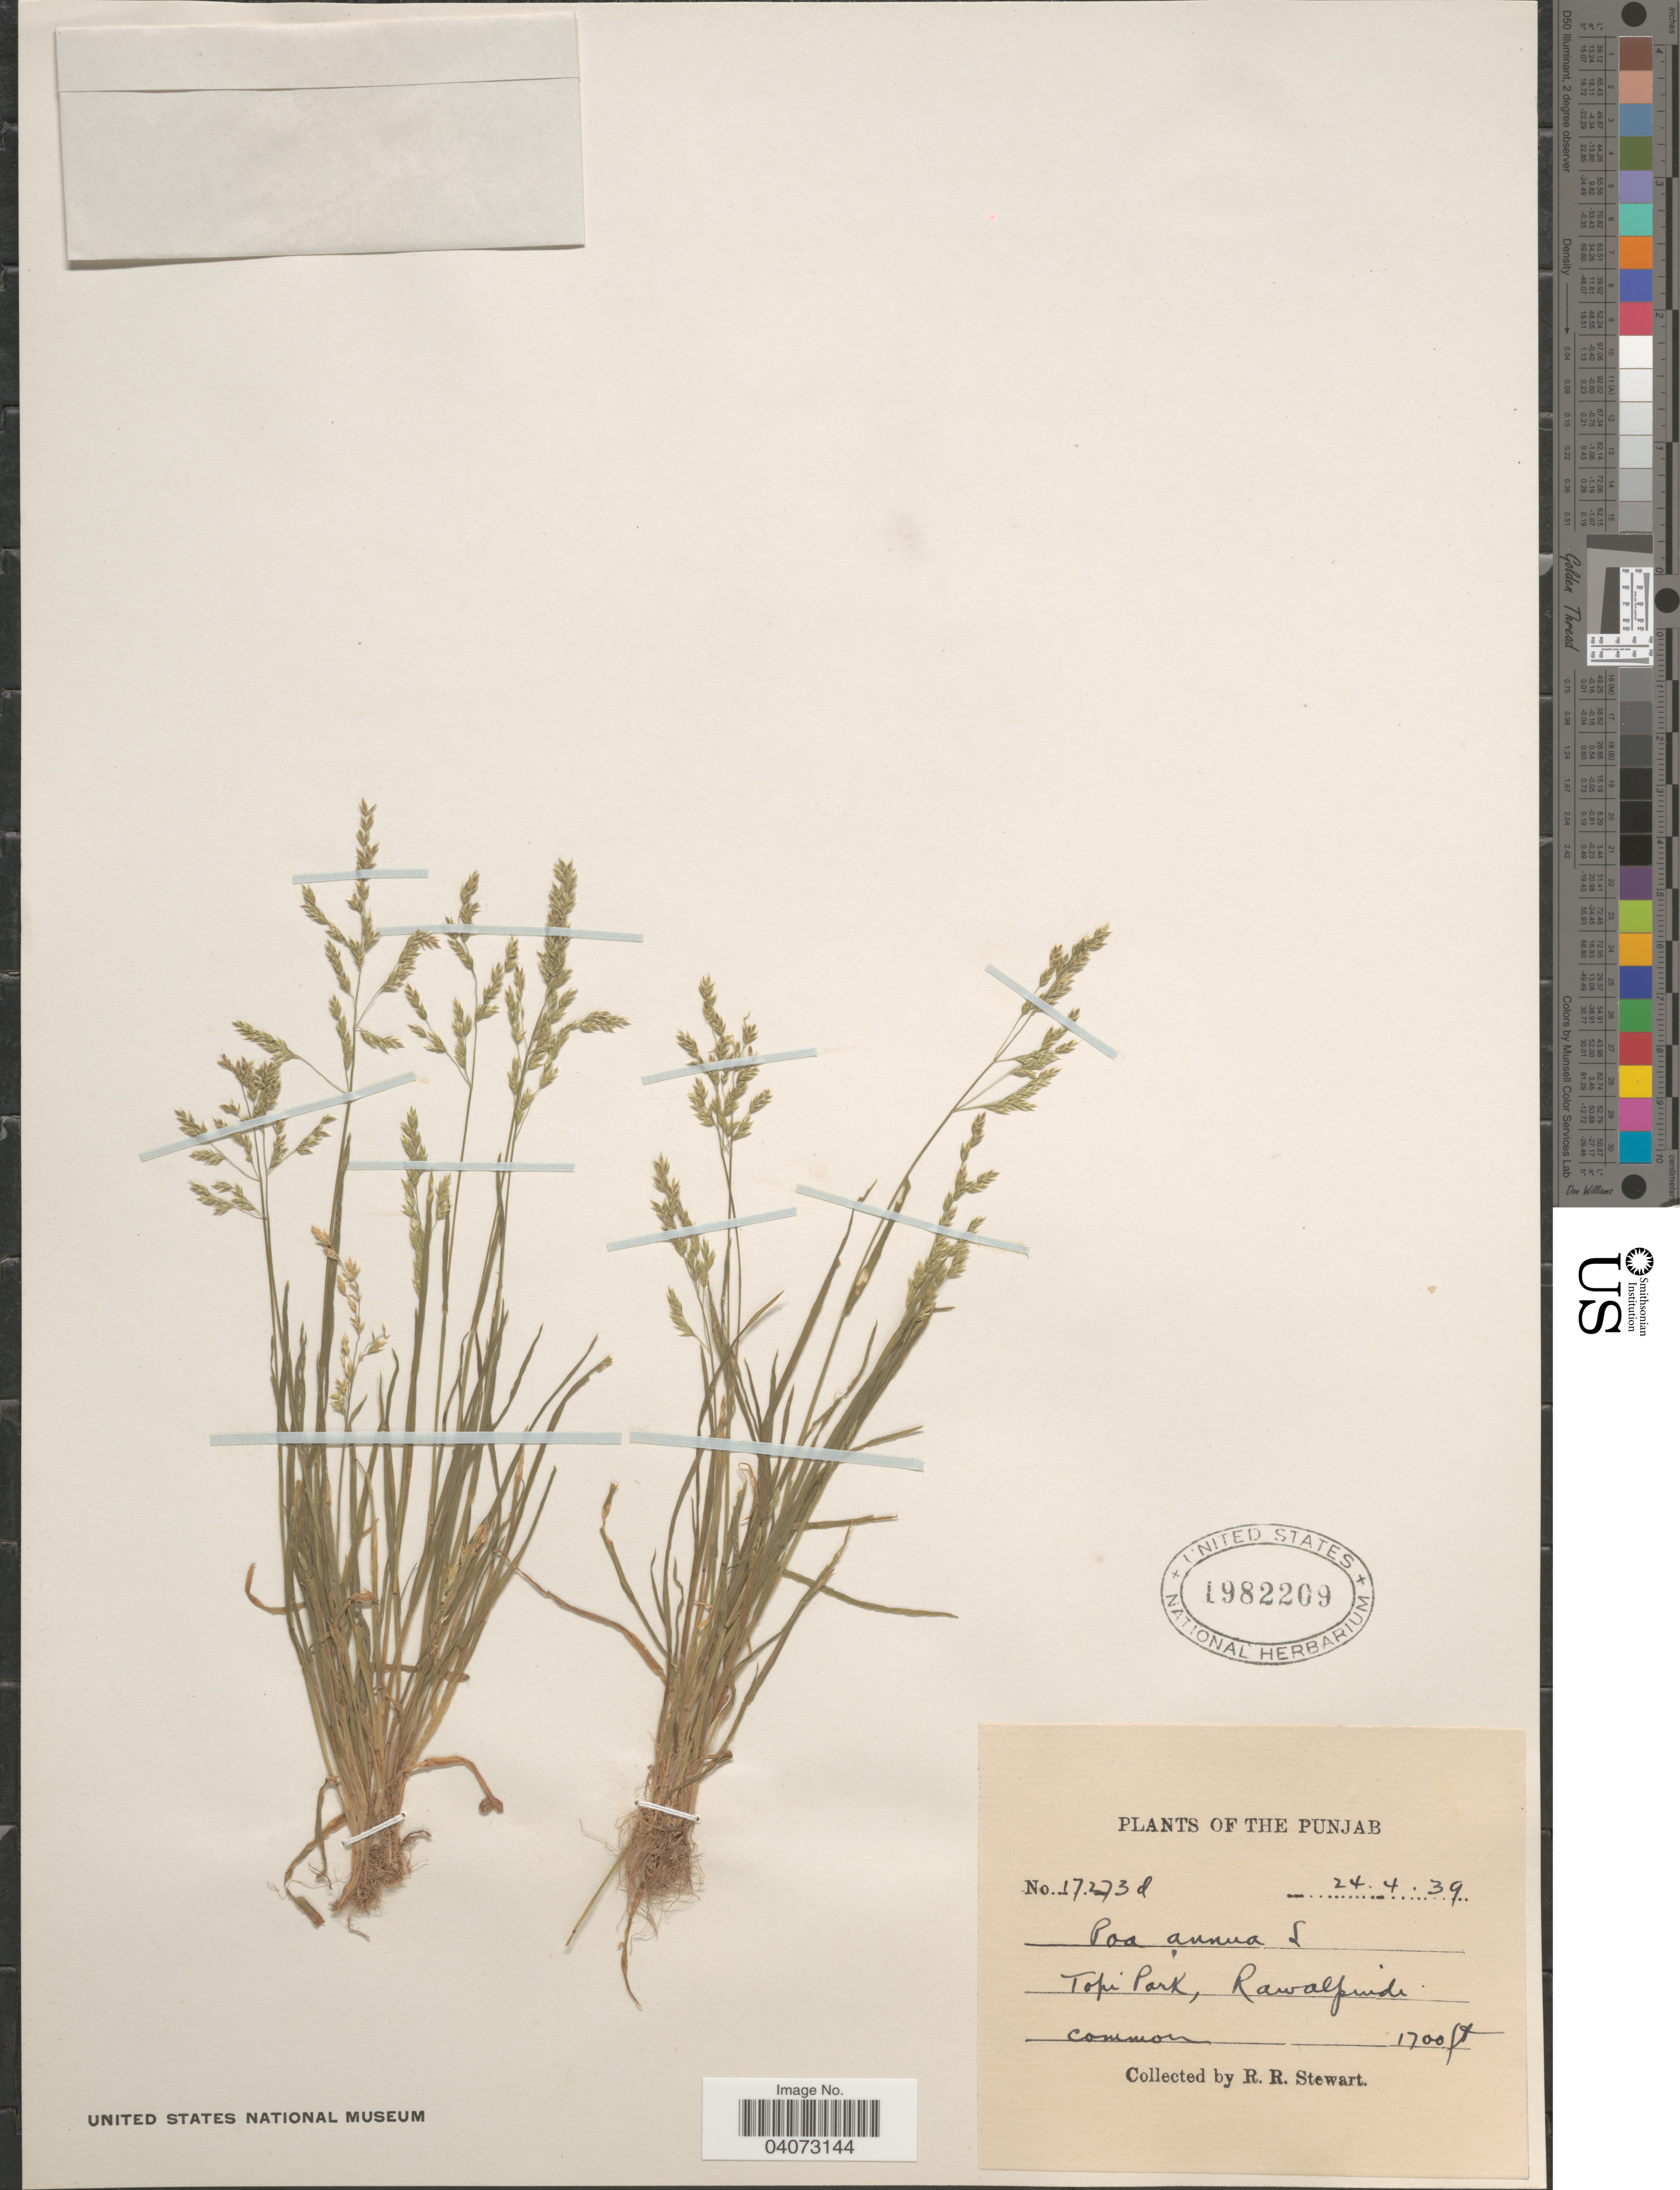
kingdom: Plantae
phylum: Tracheophyta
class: Liliopsida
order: Poales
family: Poaceae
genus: Poa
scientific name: Poa annua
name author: L.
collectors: R. Stewart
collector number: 17273d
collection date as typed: Transcribed d/m/y: 24/4/39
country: Pakistan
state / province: Punjab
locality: Topi Park, Rawalpindi.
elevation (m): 518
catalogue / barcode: US 1982209